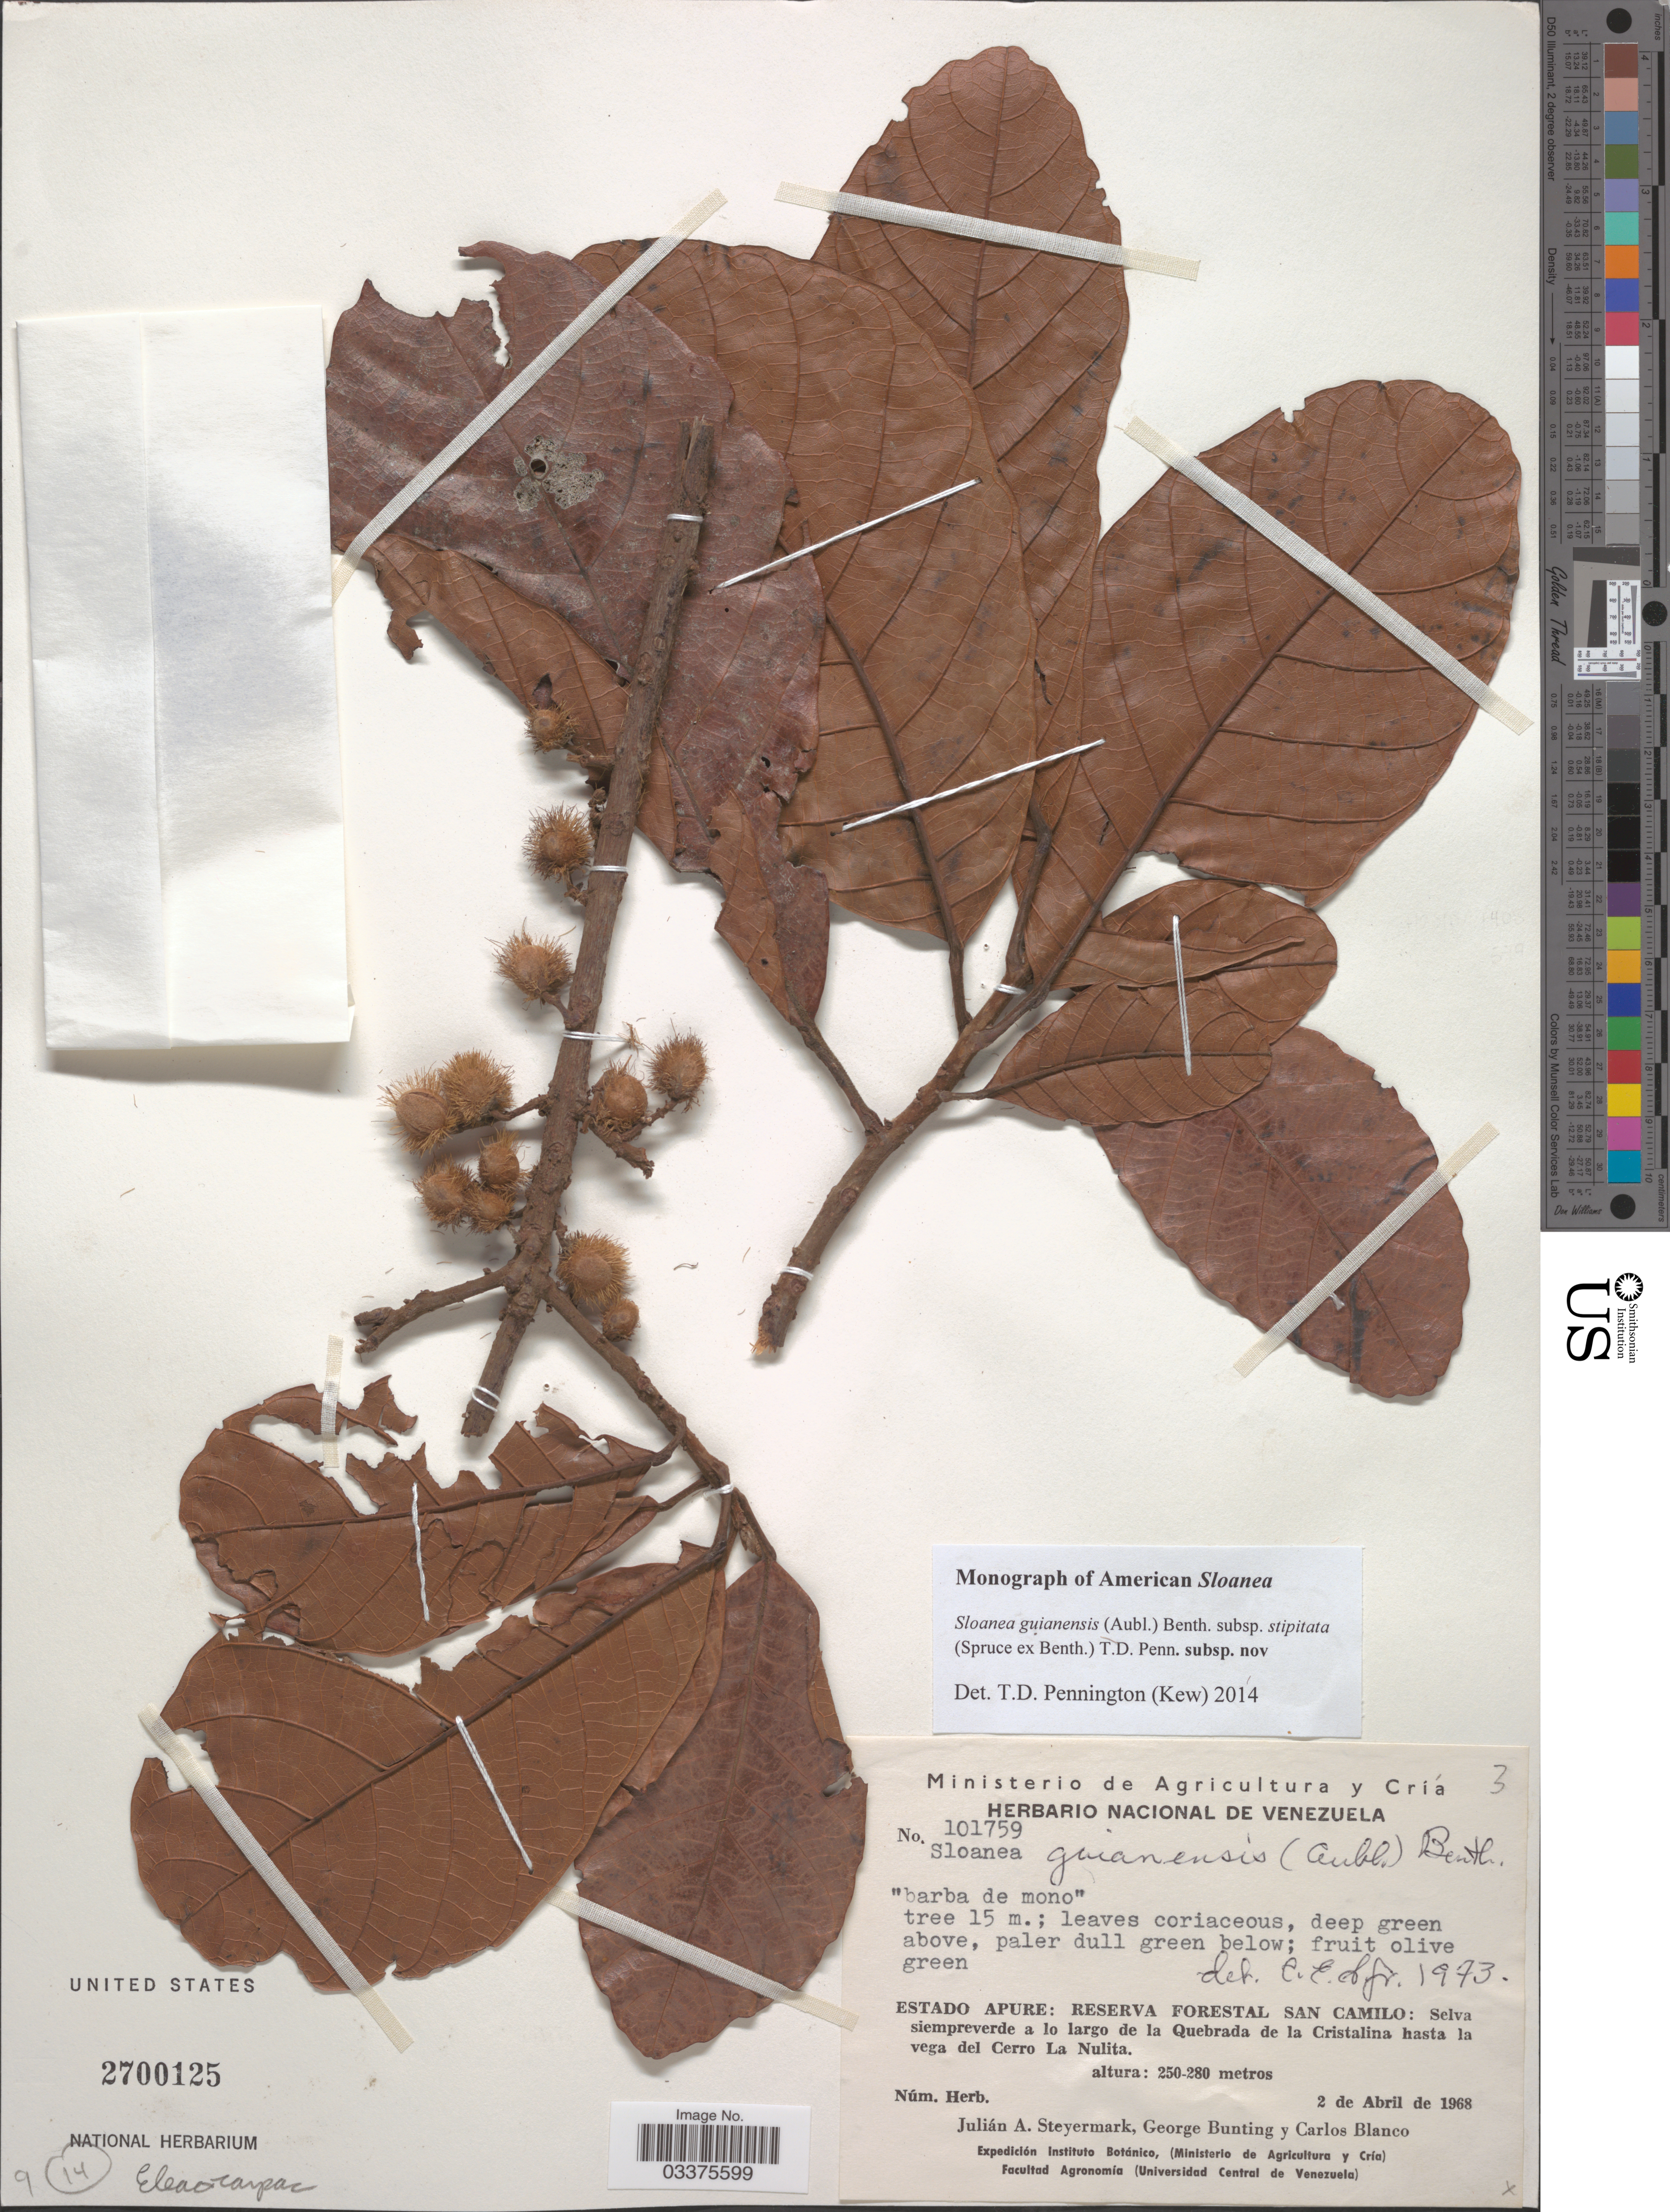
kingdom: Plantae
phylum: Tracheophyta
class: Magnoliopsida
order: Oxalidales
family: Elaeocarpaceae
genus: Sloanea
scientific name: Sloanea guianensis subsp. stipitata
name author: (Spruce ex Benth.) T.D. Penn.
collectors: J. Steyermark, G. S. Bunting & C. Blanco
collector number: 101759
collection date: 1968-04-02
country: Venezuela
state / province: Apure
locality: Reserva Forestal San Camilo: Selva siempreverde a largo de la Quebrada de la Cristalina hasta la vega del Cerro La Nulita.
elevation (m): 250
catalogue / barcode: US 2700125